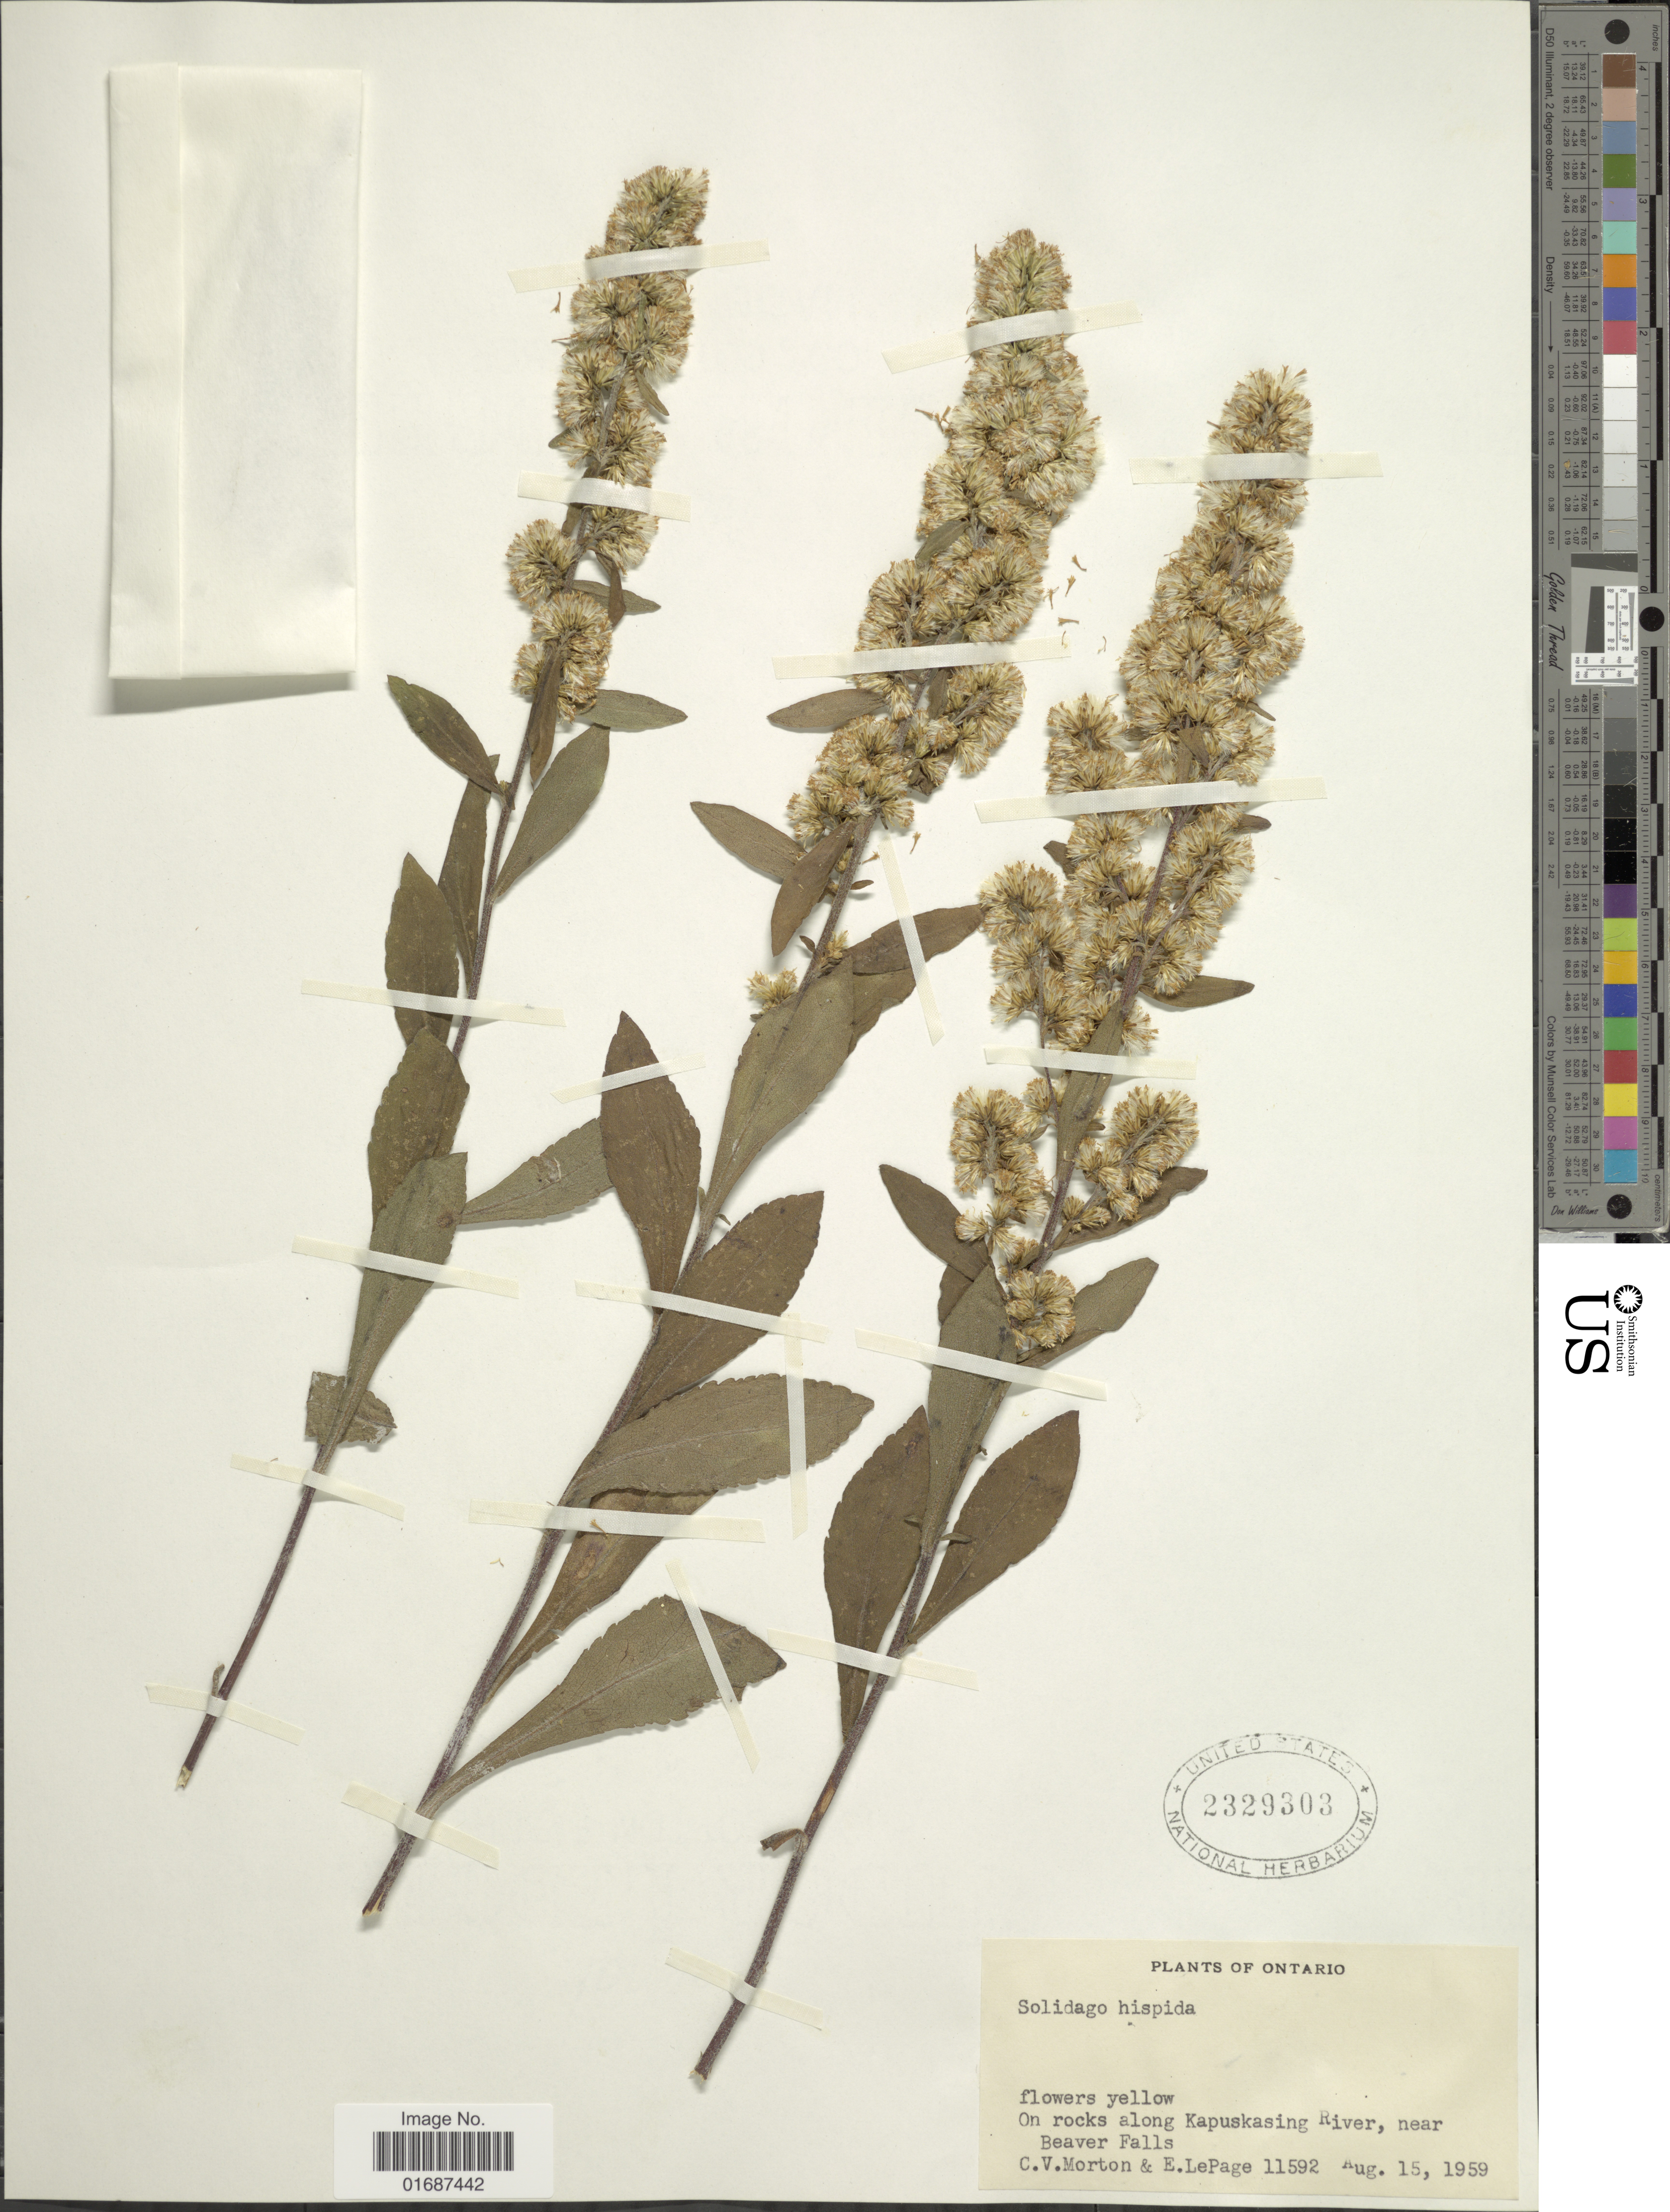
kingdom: Plantae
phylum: Tracheophyta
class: Magnoliopsida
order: Asterales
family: Asteraceae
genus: Solidago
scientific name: Solidago hispida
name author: Muhl. ex Willd.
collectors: C. V. Morton & E. Lepage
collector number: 11592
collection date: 1959-08-15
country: Canada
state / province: Ontario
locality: On rocks along Kapuskasing River, near Beaver Falls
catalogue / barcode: US 2329303